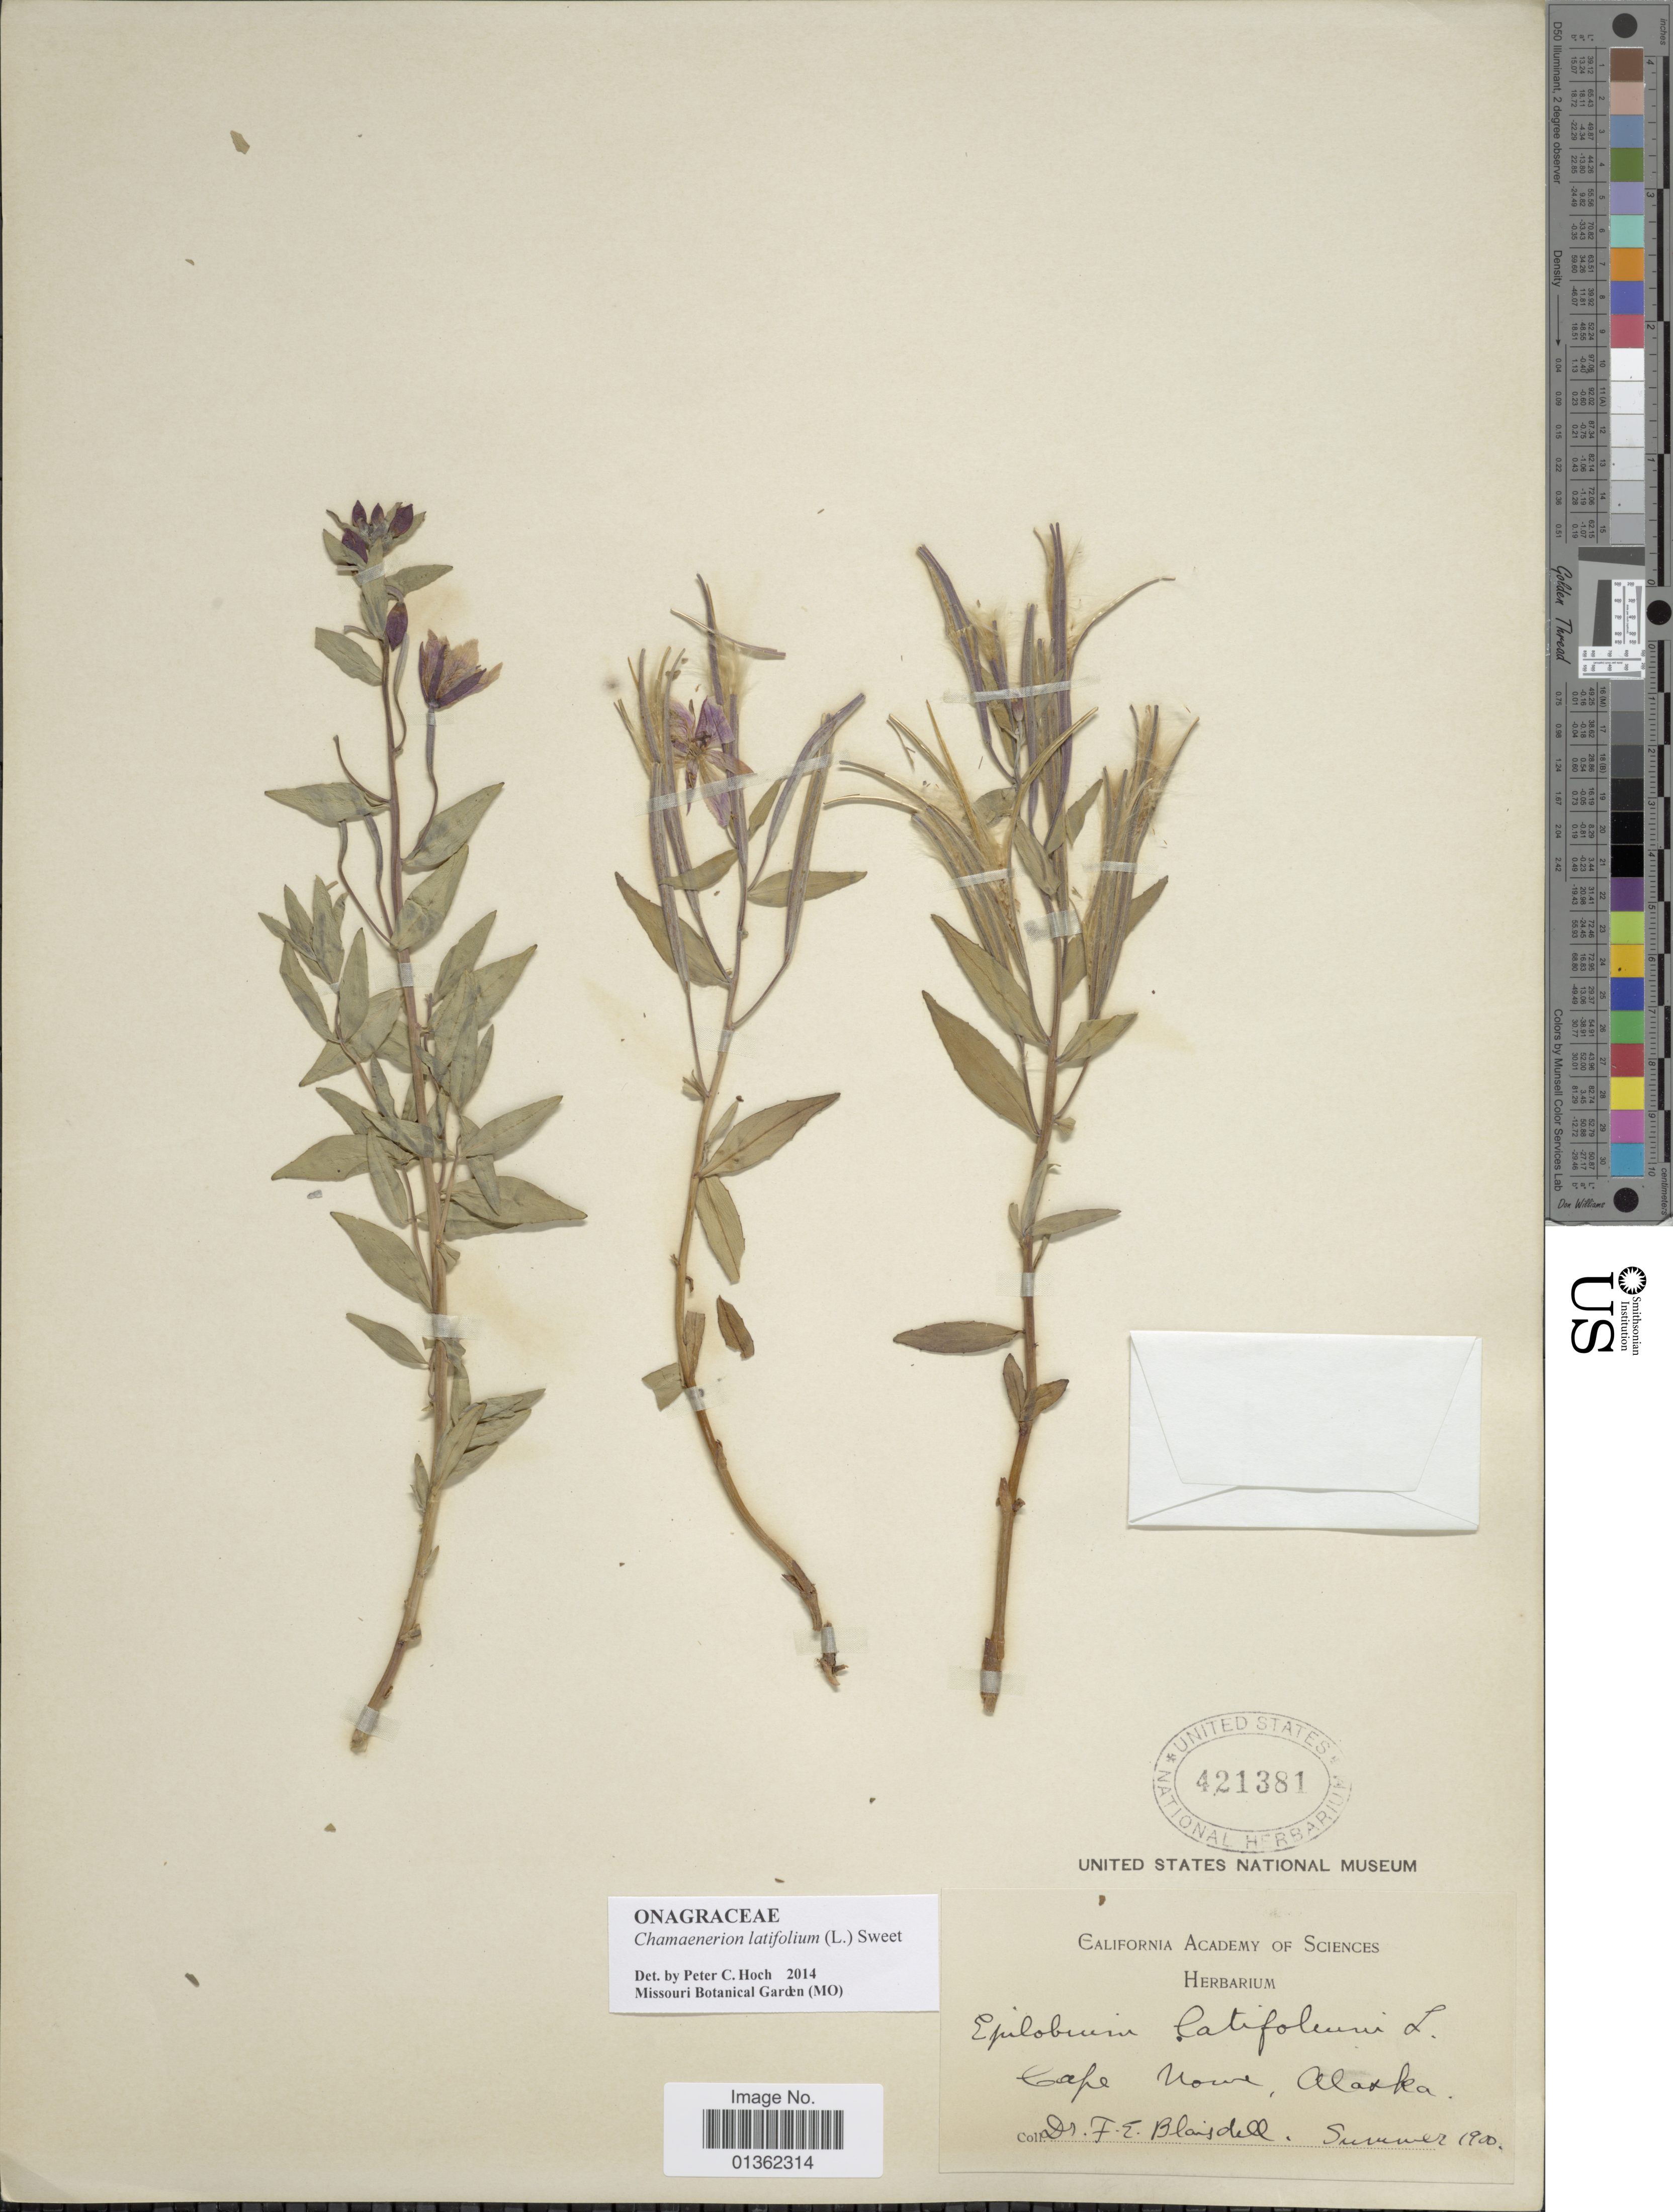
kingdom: Plantae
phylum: Tracheophyta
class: Magnoliopsida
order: Myrtales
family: Onagraceae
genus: Chamaenerion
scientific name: Chamaenerion latifolium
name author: (L.) Th. Fr. & Lange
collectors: F. Blaisdell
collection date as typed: Summer 1900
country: United States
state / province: Alaska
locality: Cape Nome.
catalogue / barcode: US 421381